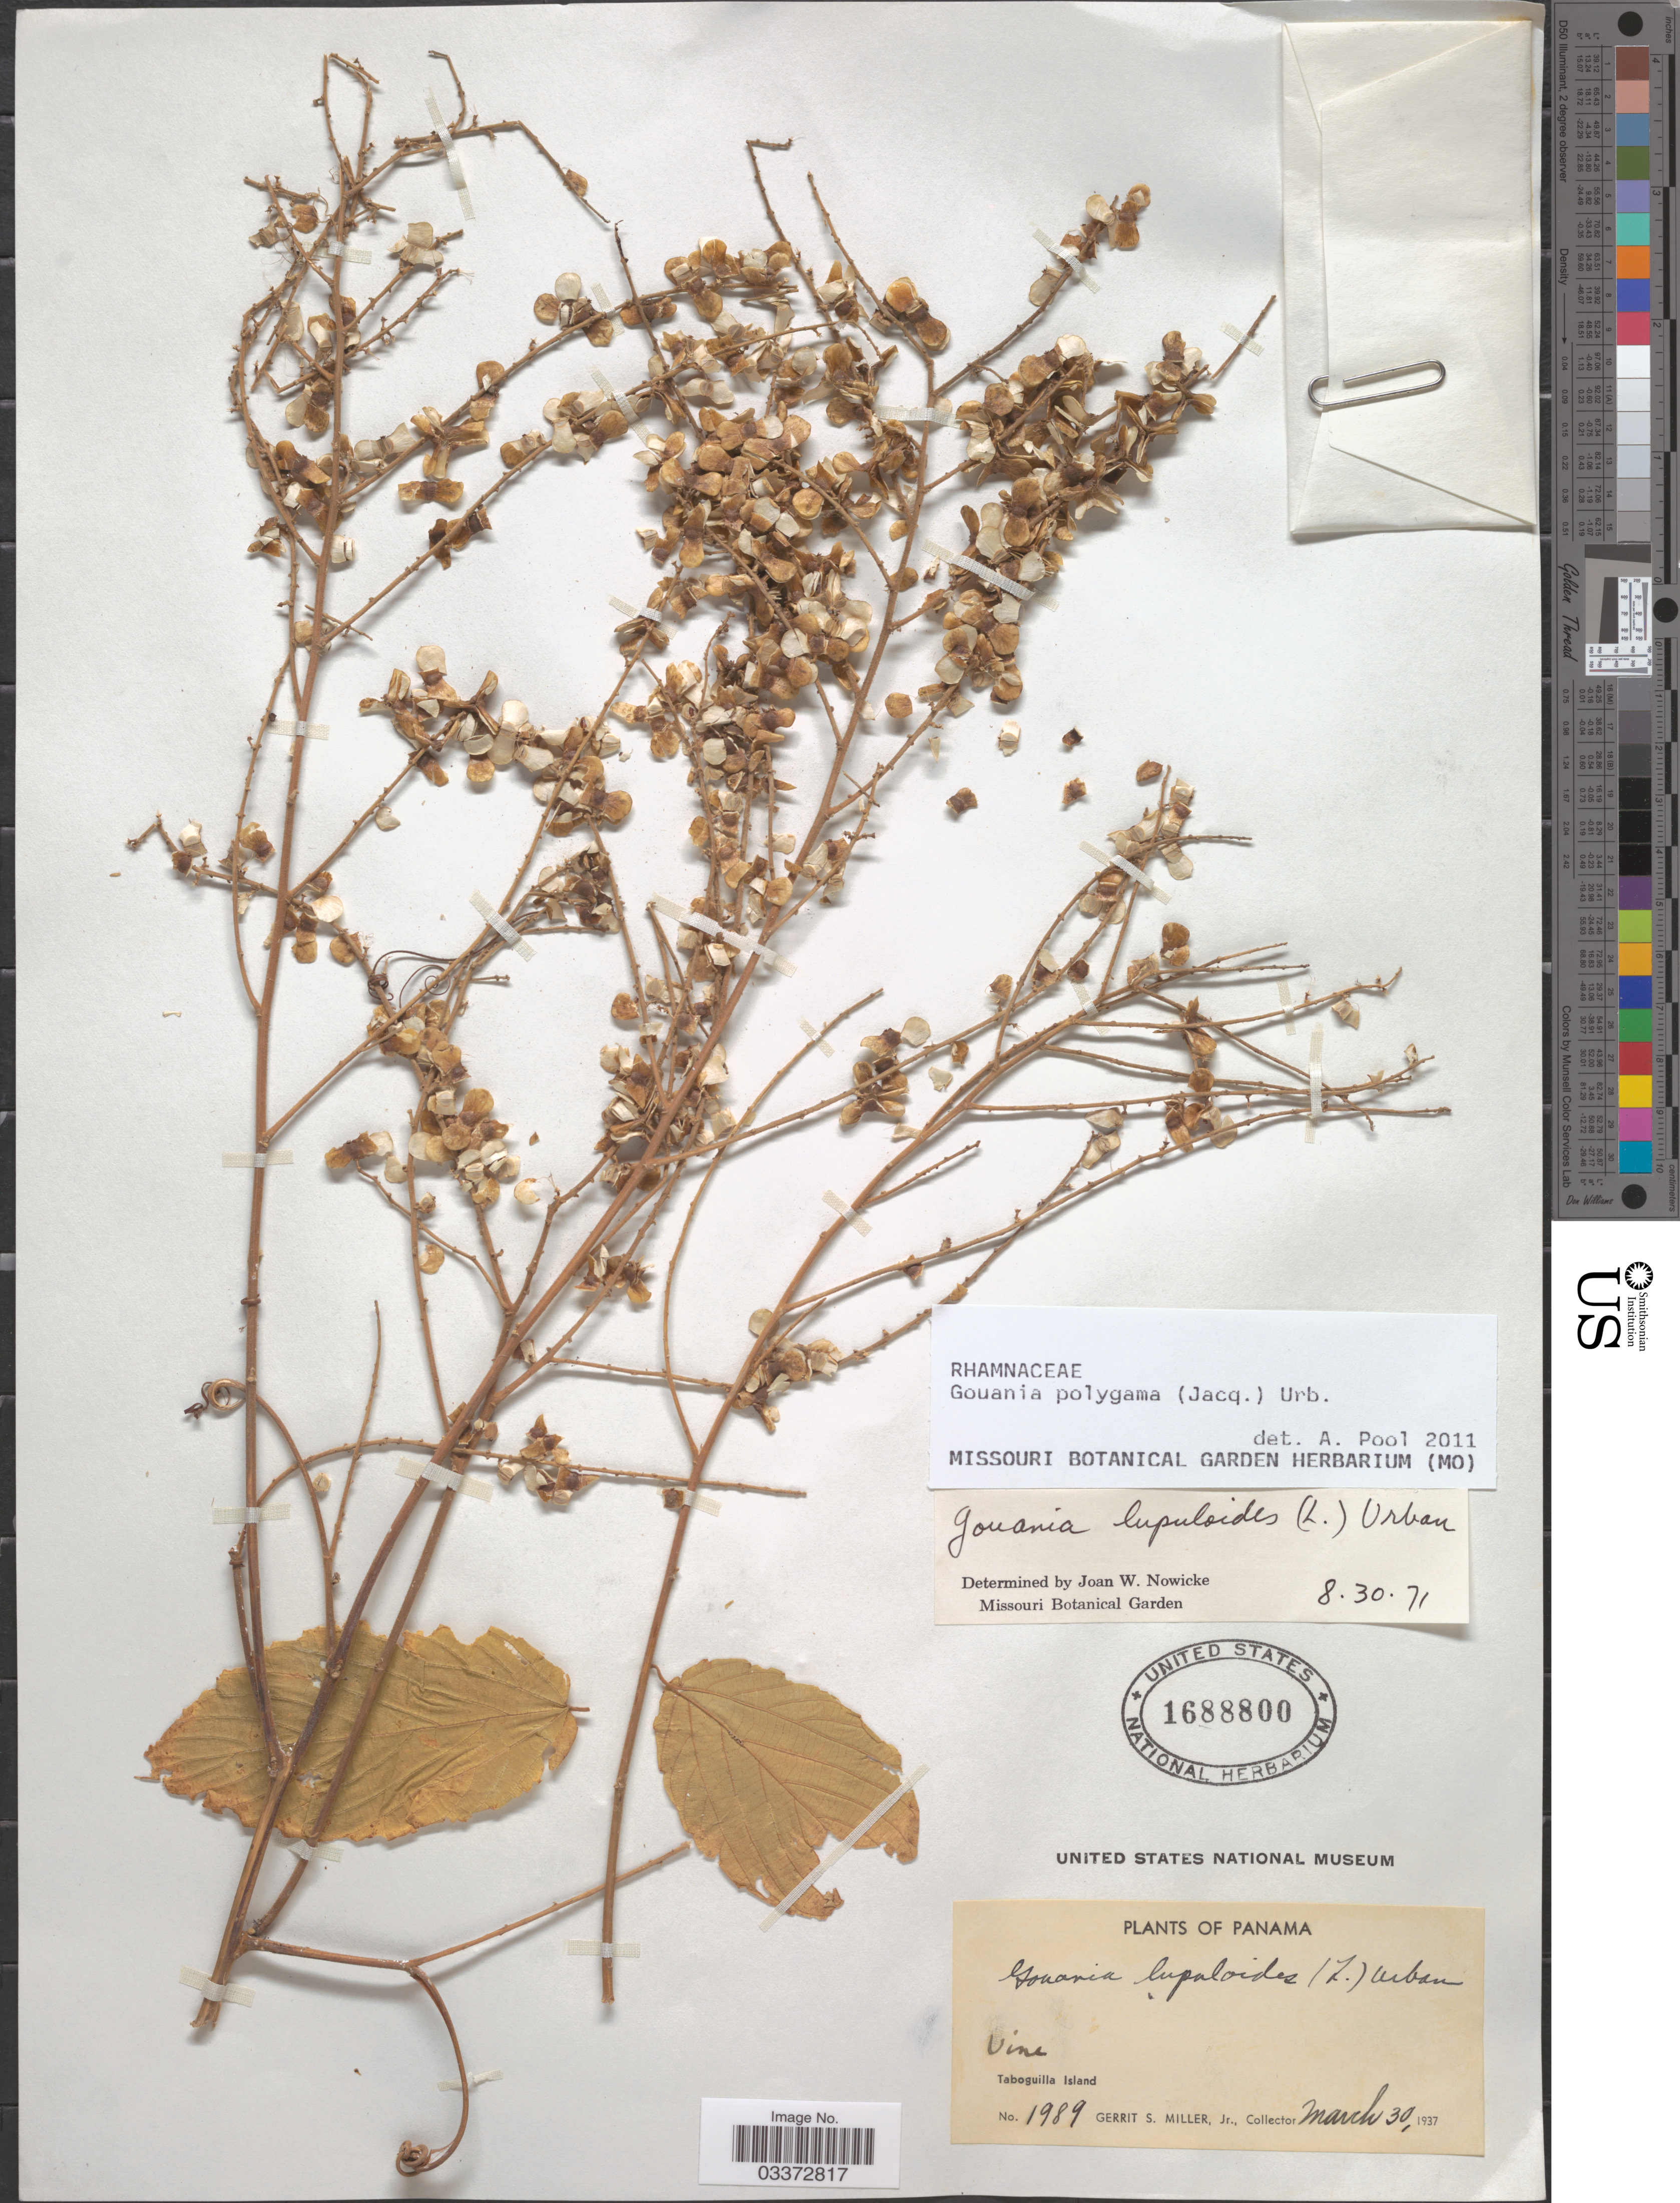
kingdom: Plantae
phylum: Tracheophyta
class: Magnoliopsida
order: Rosales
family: Rhamnaceae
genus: Gouania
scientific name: Gouania polygama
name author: (Jacq.) Urb.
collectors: G. S. Miller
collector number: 1989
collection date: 1937-03-30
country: Panama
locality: Taboguilla Island.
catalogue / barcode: US 1688800